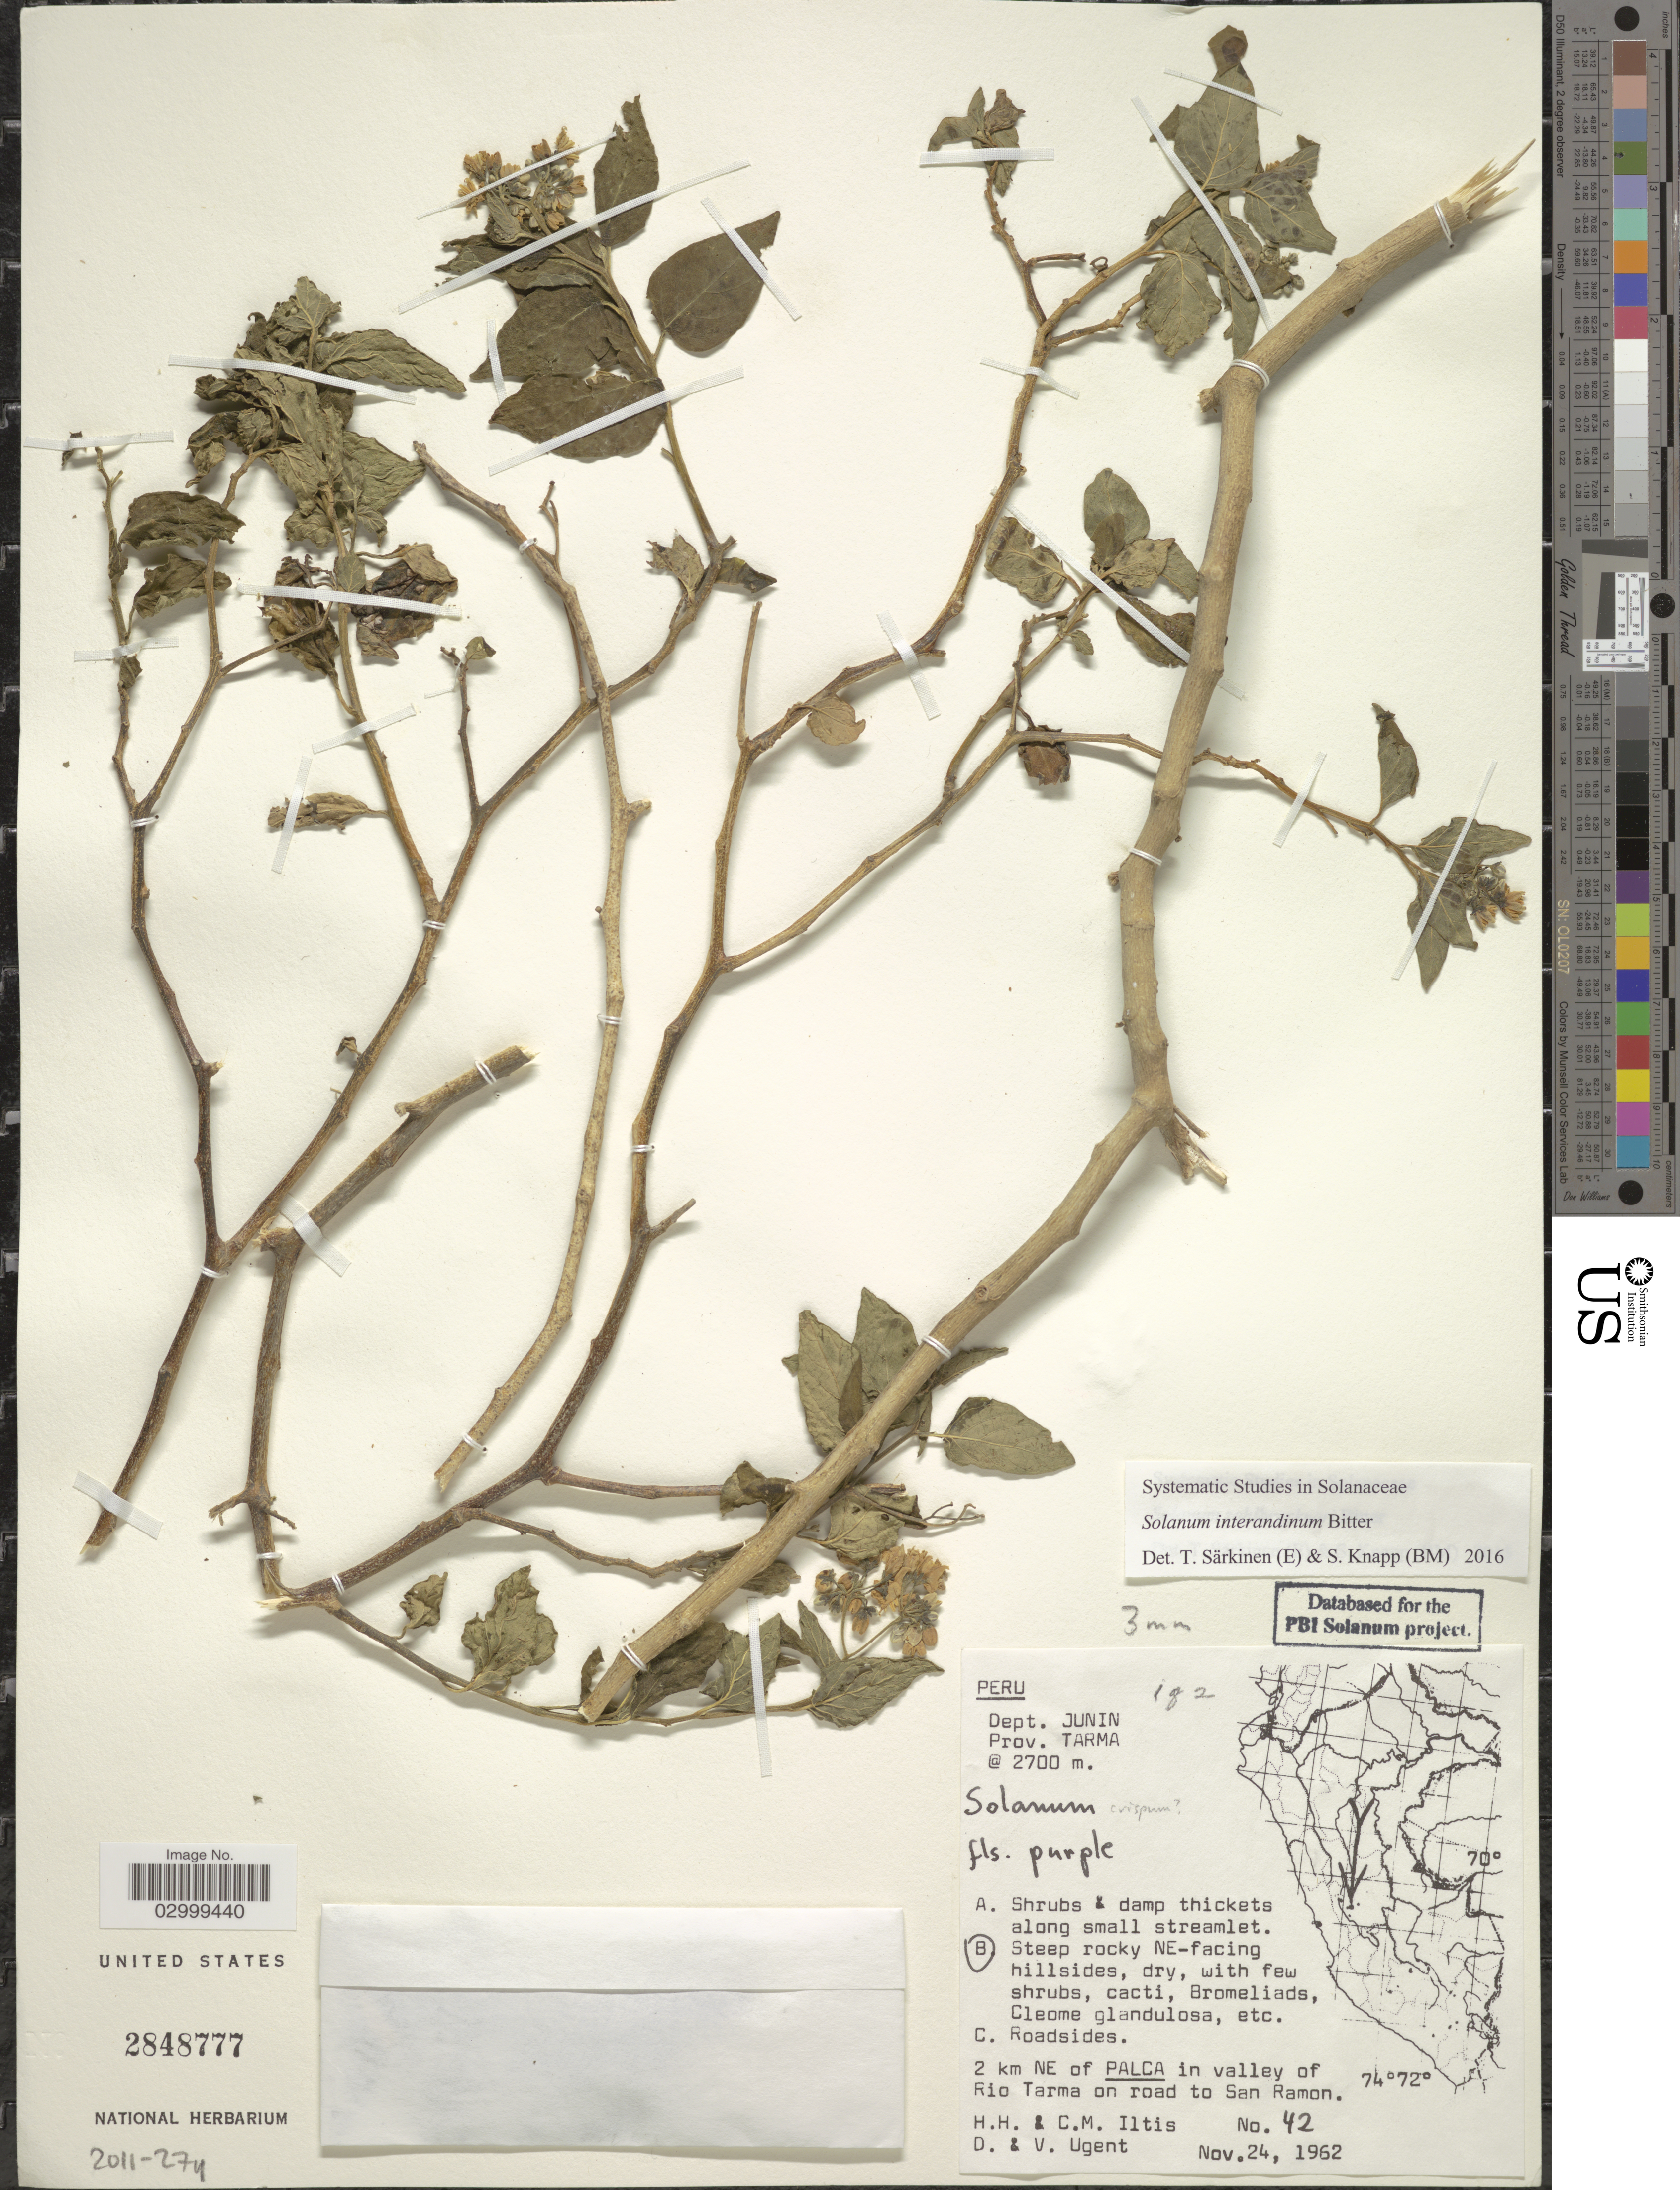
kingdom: Plantae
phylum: Tracheophyta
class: Magnoliopsida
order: Solanales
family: Solanaceae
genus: Solanum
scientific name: Solanum interandinum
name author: Bitter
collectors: H. H. Iltis, C. M Iltis, D. Ugent & V. Ugent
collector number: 42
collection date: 1962-11-24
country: Peru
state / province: Junín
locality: Dept. Junin. Prov. Tarma. 2 km NE of Palca in valley of Rio Tarma on road to San Ramon.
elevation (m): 2700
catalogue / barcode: US 2848777